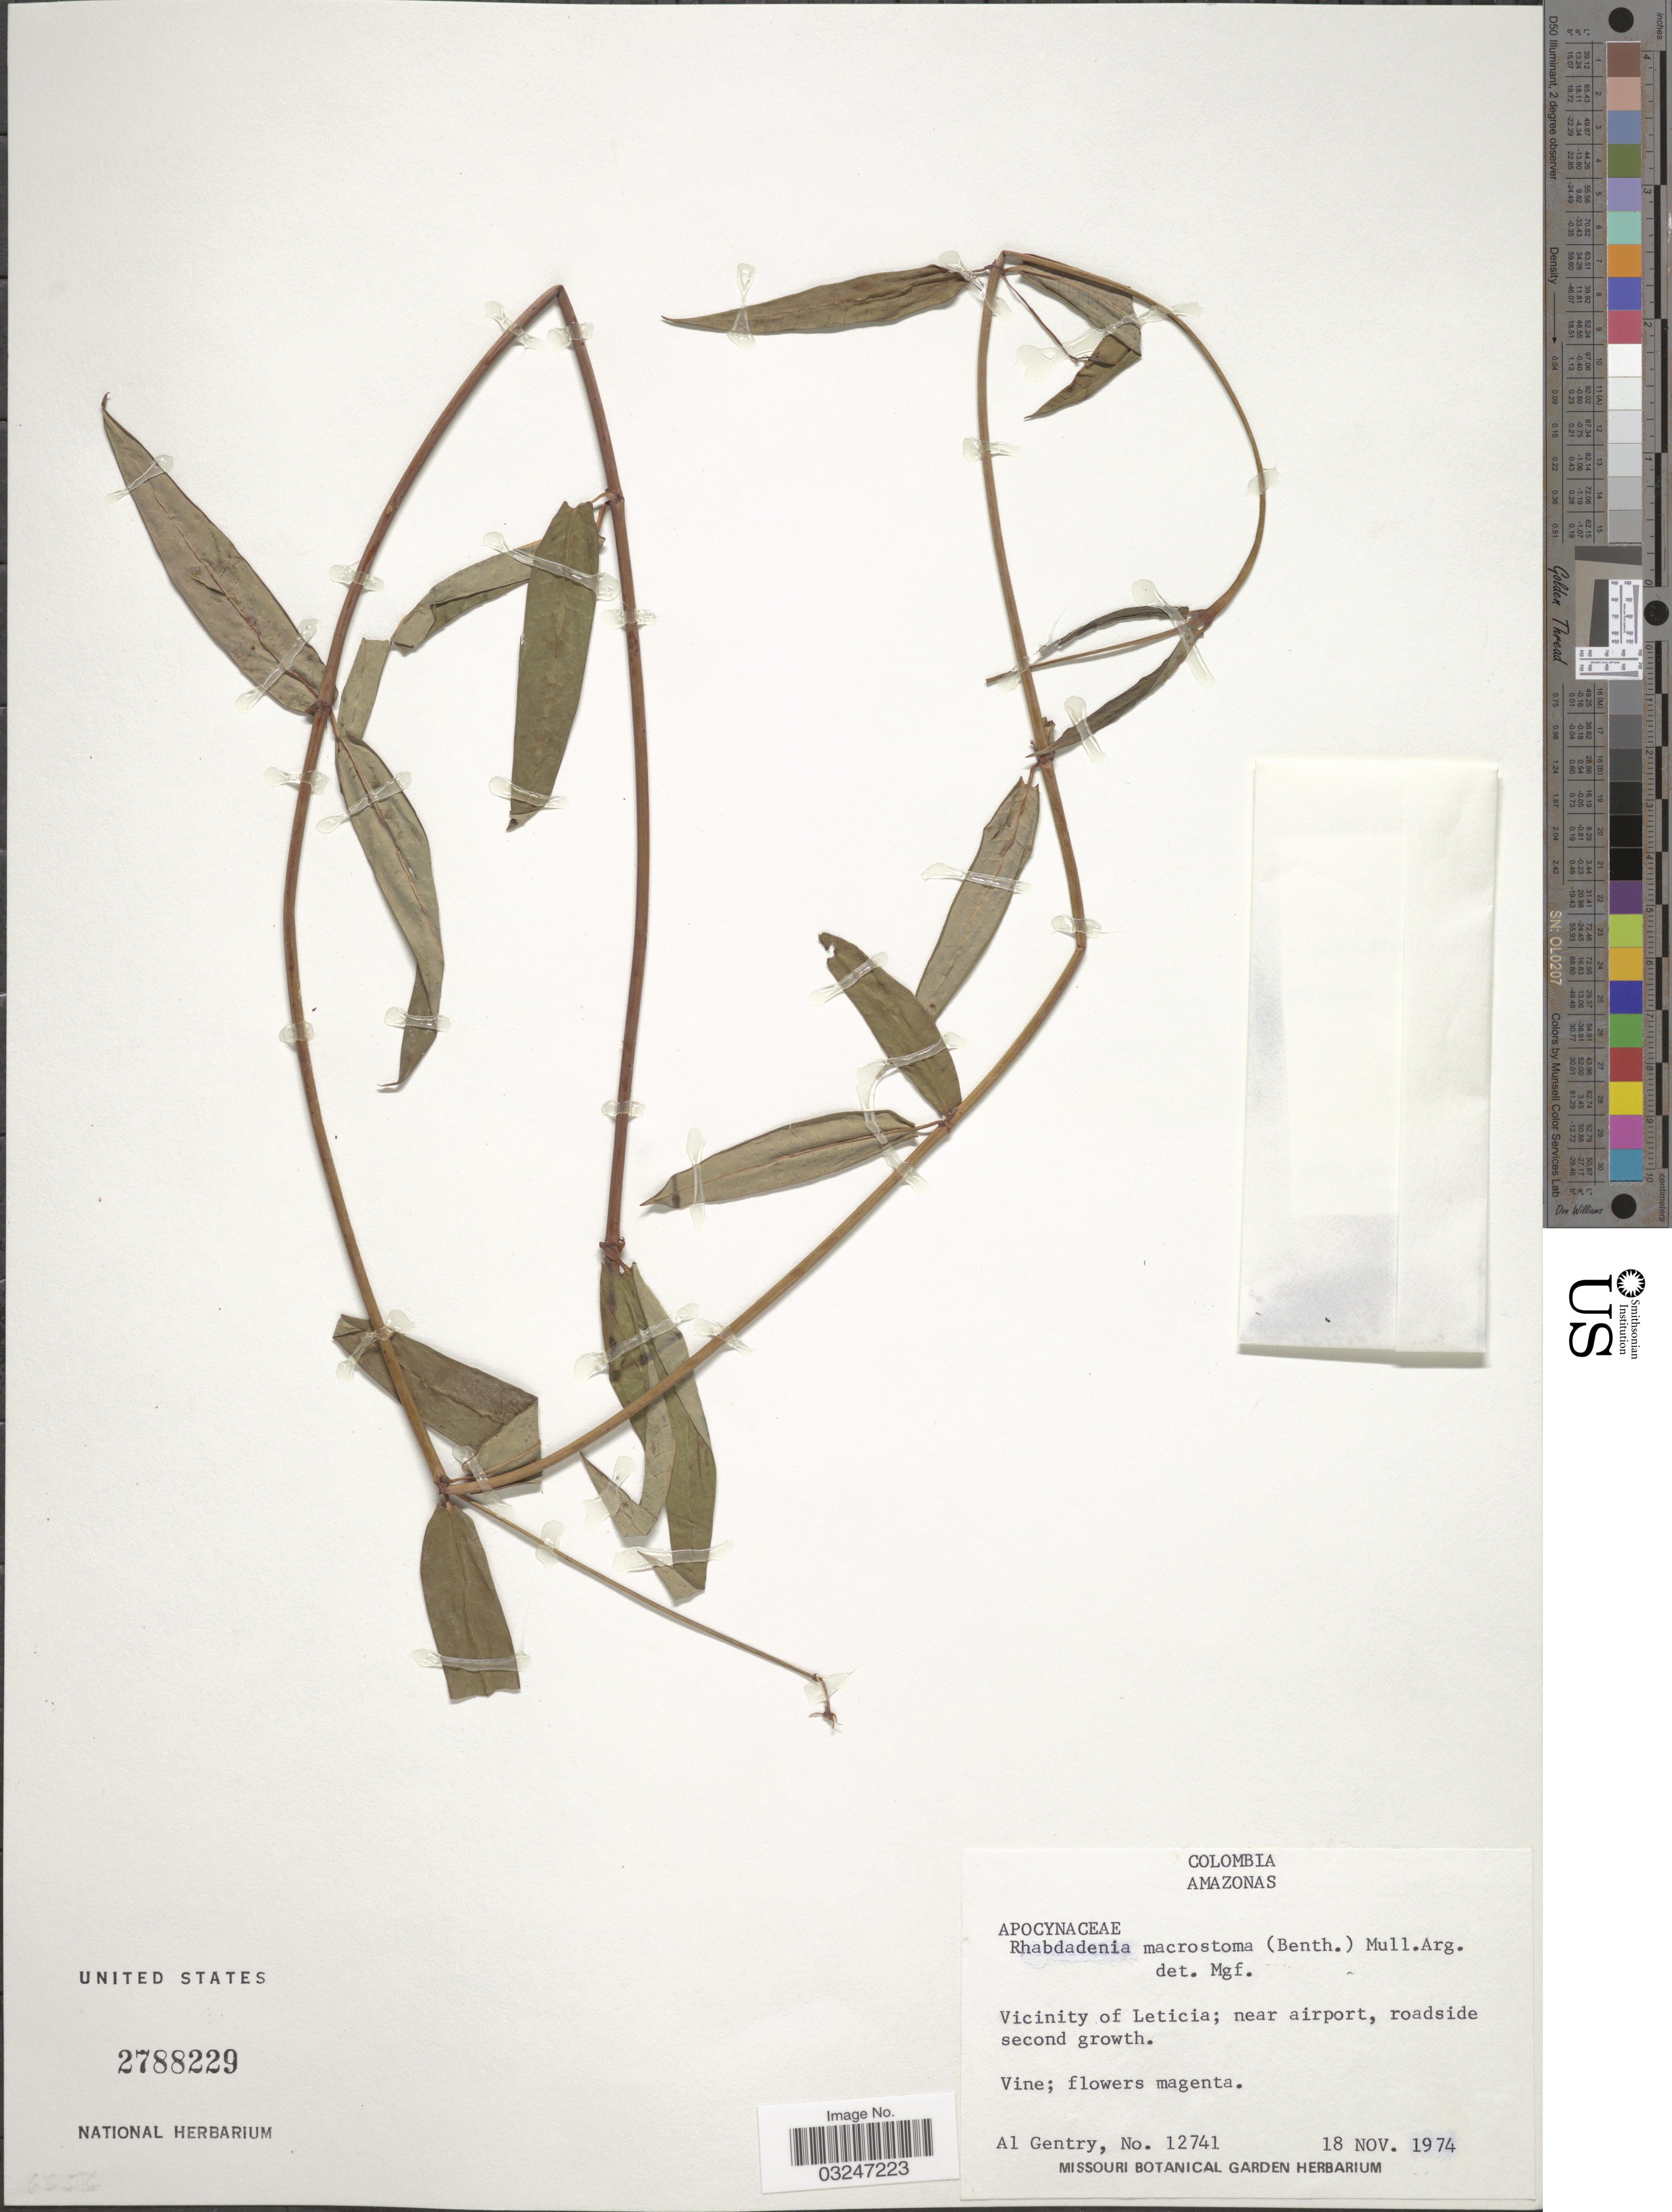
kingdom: Plantae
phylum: Tracheophyta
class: Magnoliopsida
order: Gentianales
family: Apocynaceae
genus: Rhabdadenia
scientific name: Rhabdadenia macrostoma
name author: (Benth.) Müll. Arg.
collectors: A. H. Gentry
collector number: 12741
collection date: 1974-11-18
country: Colombia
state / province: Amazônas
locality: Vicinity of Leticia; near airport, roadside second growth.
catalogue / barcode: US 2788229